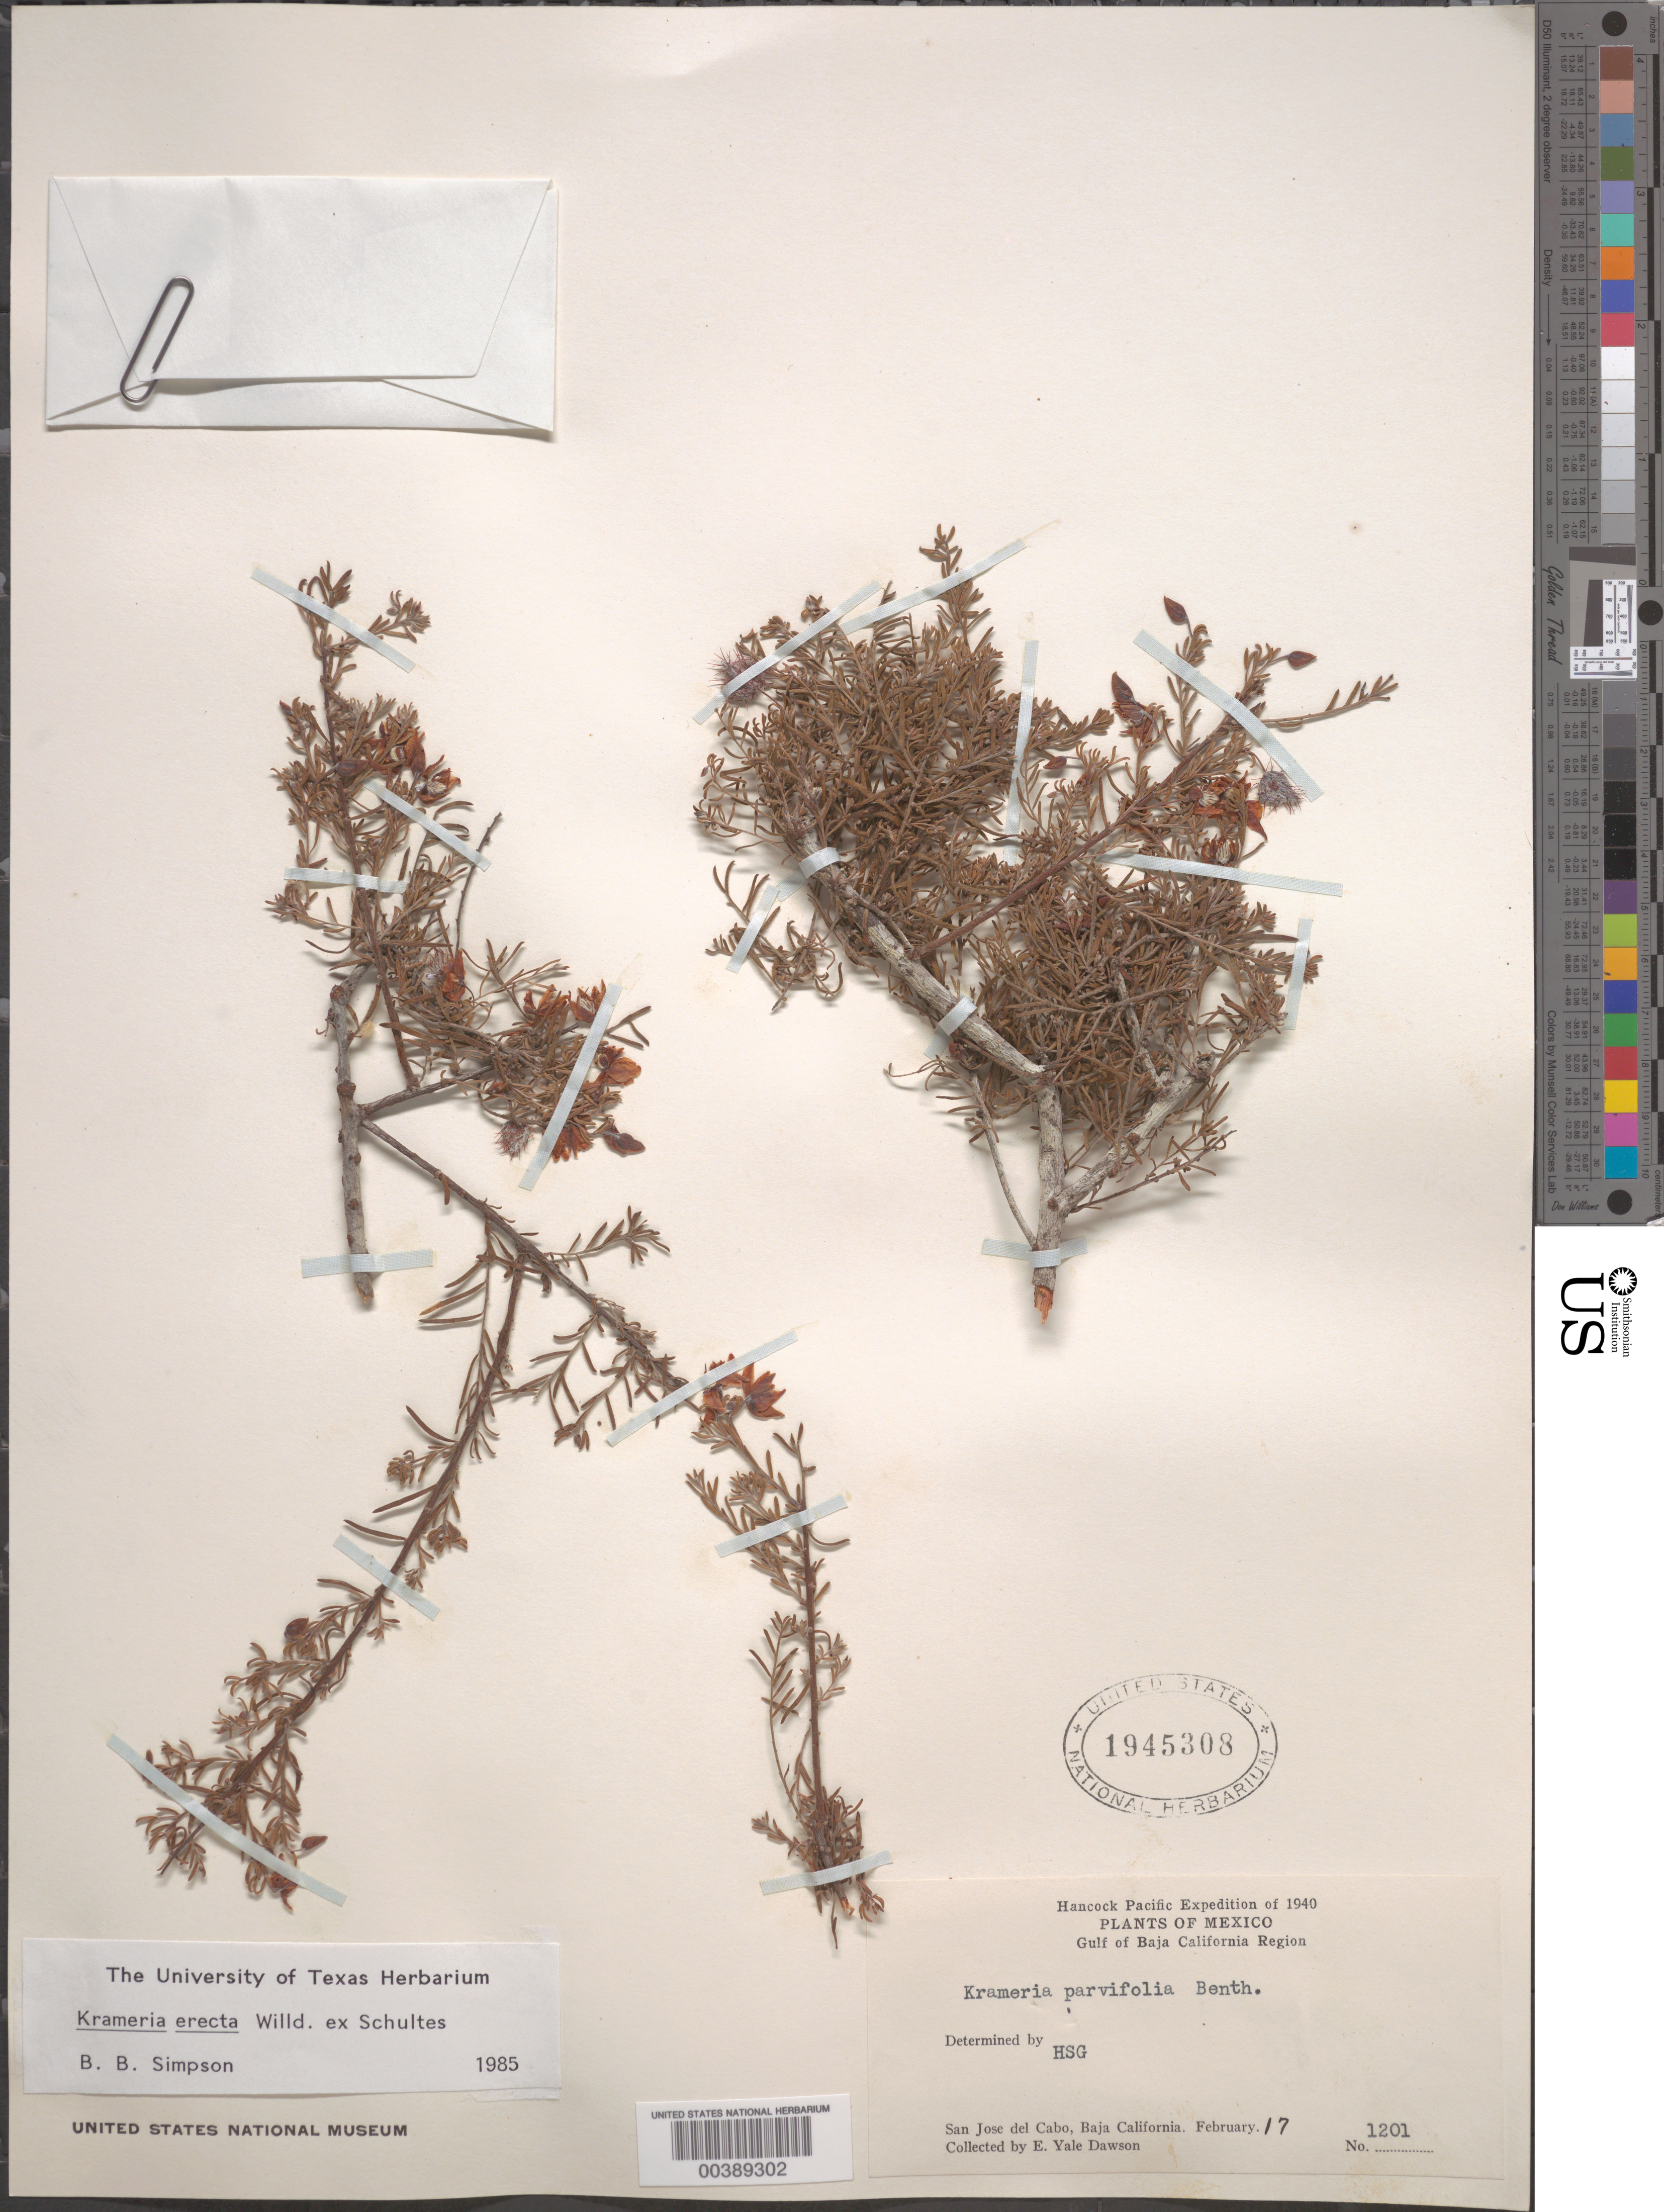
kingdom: Plantae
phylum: Tracheophyta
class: Magnoliopsida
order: Zygophyllales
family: Krameriaceae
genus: Krameria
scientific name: Krameria erecta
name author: Willd. ex Schult.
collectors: E. Y. Dawson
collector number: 1201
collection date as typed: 17 Feb 1940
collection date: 1940-02-17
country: Mexico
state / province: Baja California Sur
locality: San José del Cabo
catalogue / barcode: US 1945308